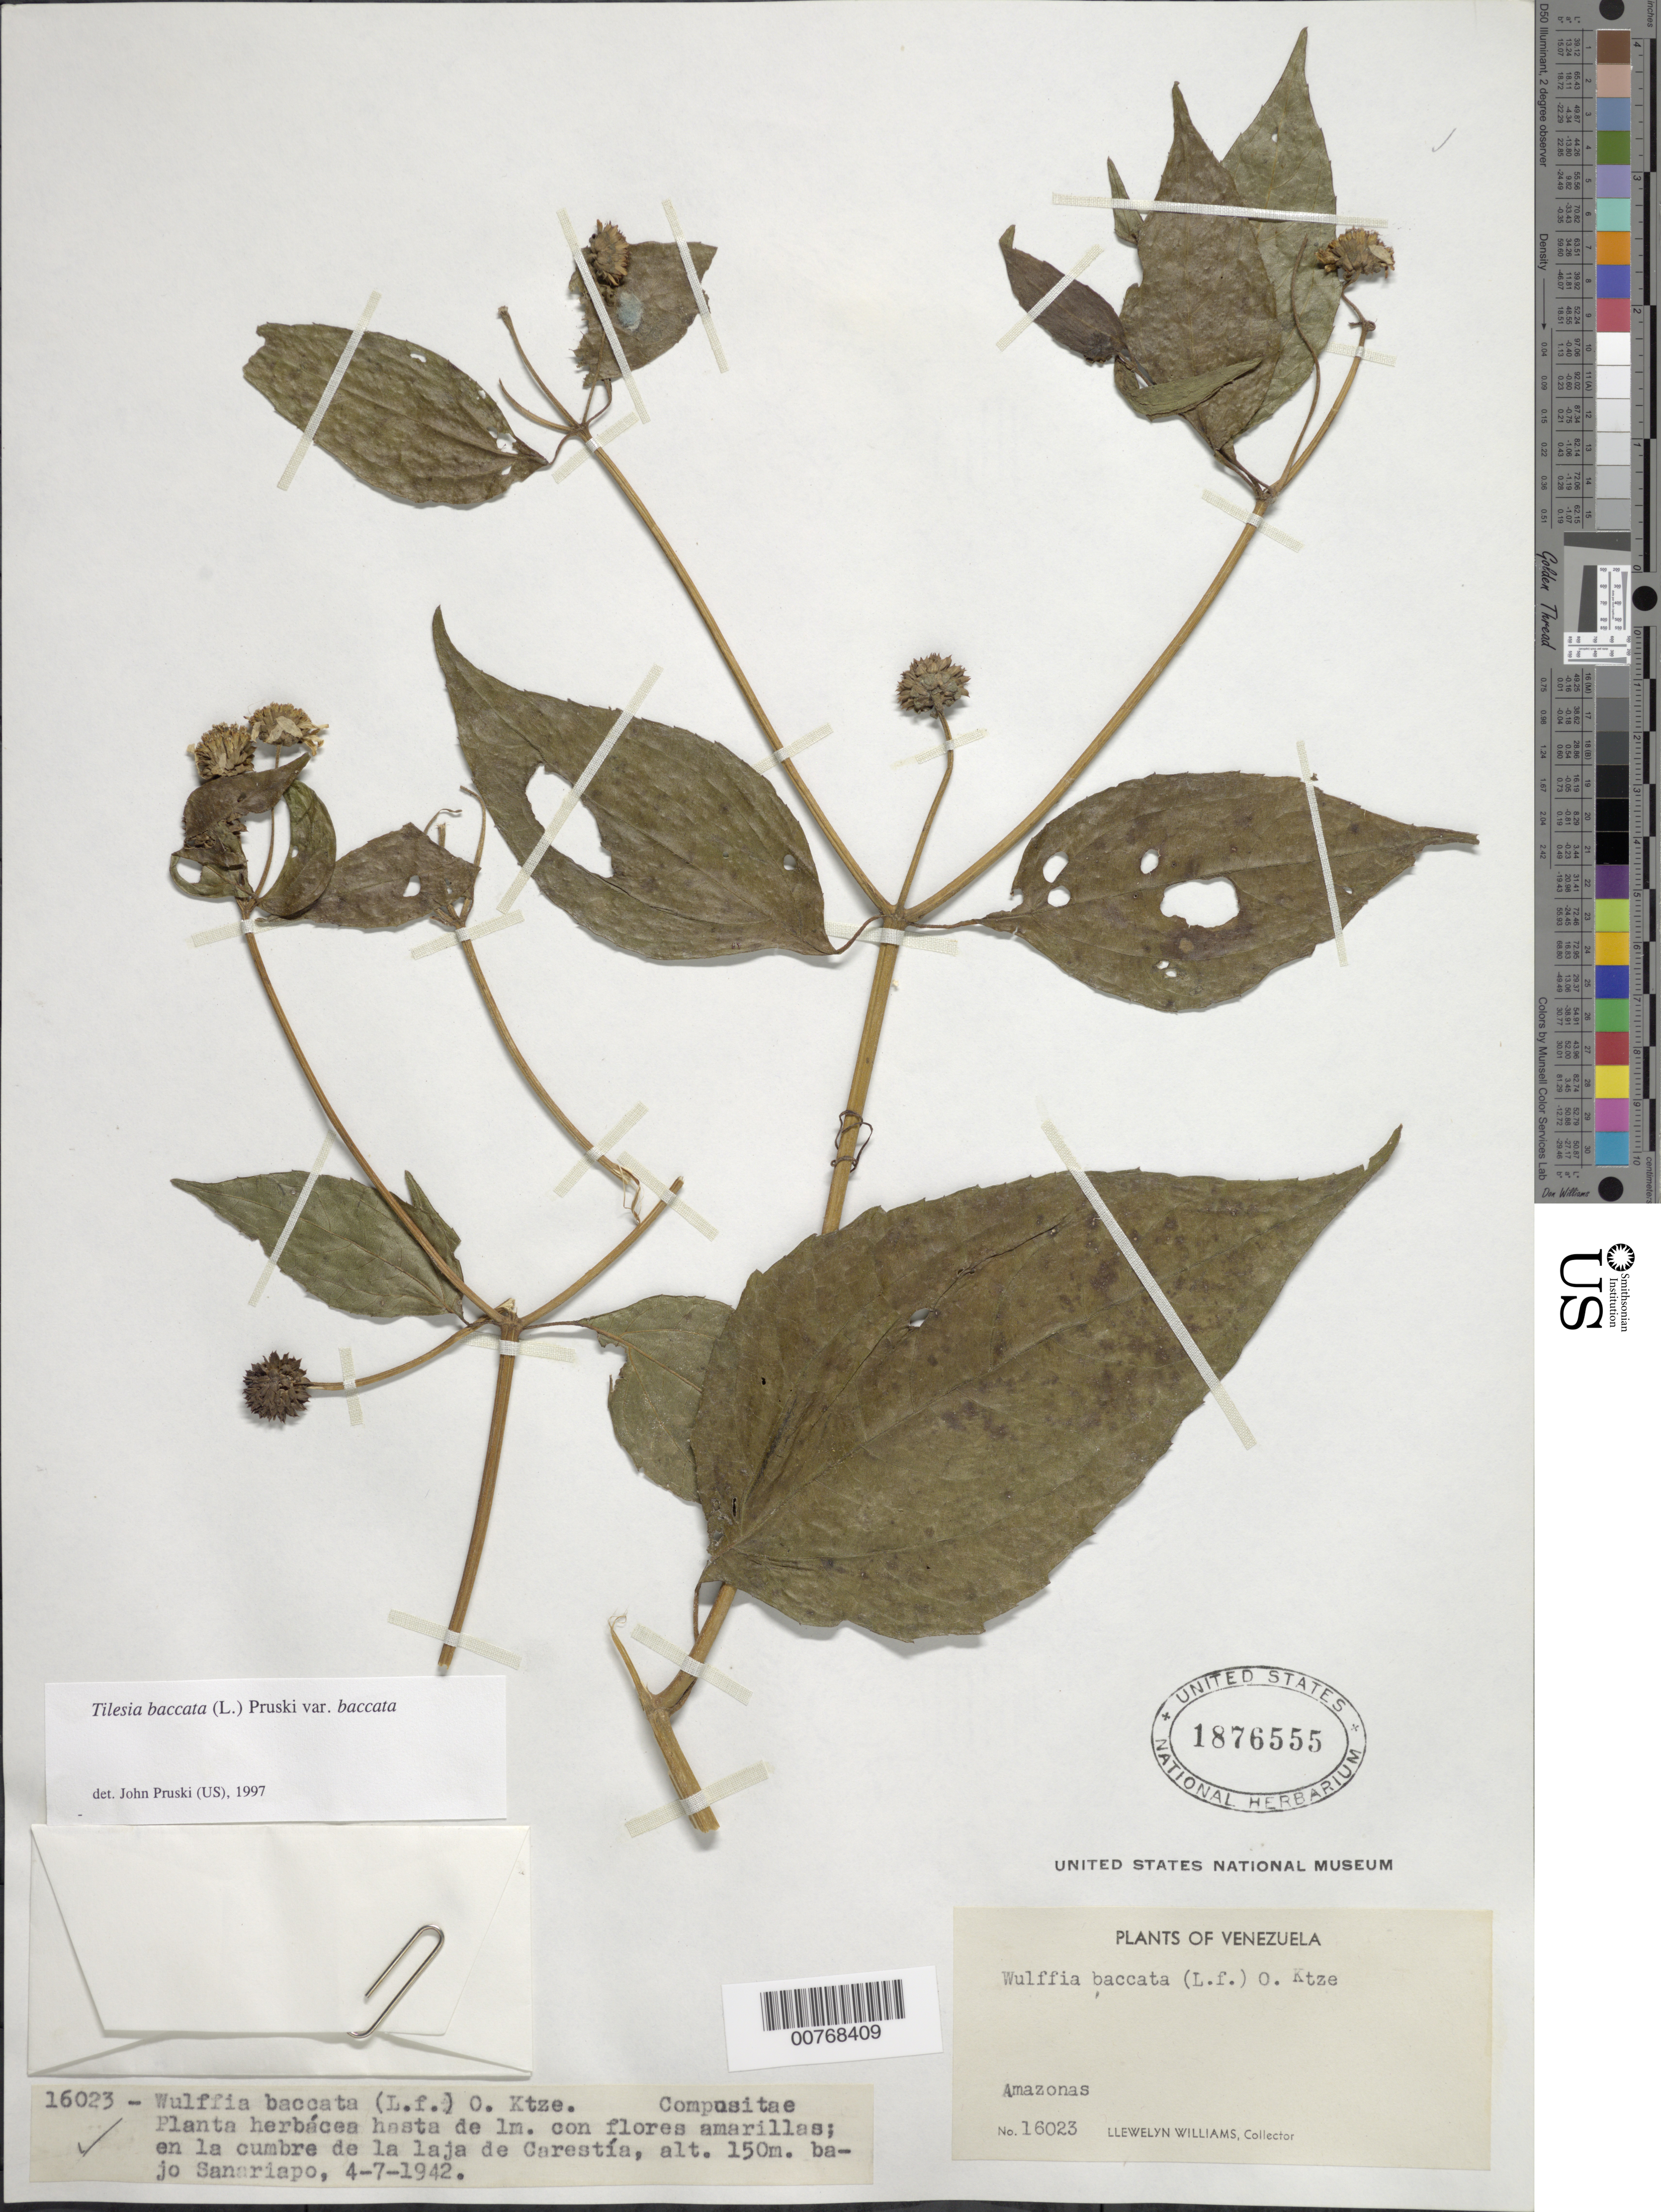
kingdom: Plantae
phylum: Tracheophyta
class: Magnoliopsida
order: Asterales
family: Asteraceae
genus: Wulffia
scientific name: Wulffia baccata var. baccata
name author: (L.) Kuntze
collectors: Ll. Williams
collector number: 16023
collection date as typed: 4-Jul-42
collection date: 1942-07-04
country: Venezuela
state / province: Amazonas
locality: Carestia, bajo Sanariapo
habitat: Cumbre de la laja de Carestia, on shrubs at summit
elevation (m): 150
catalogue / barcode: US 1876555